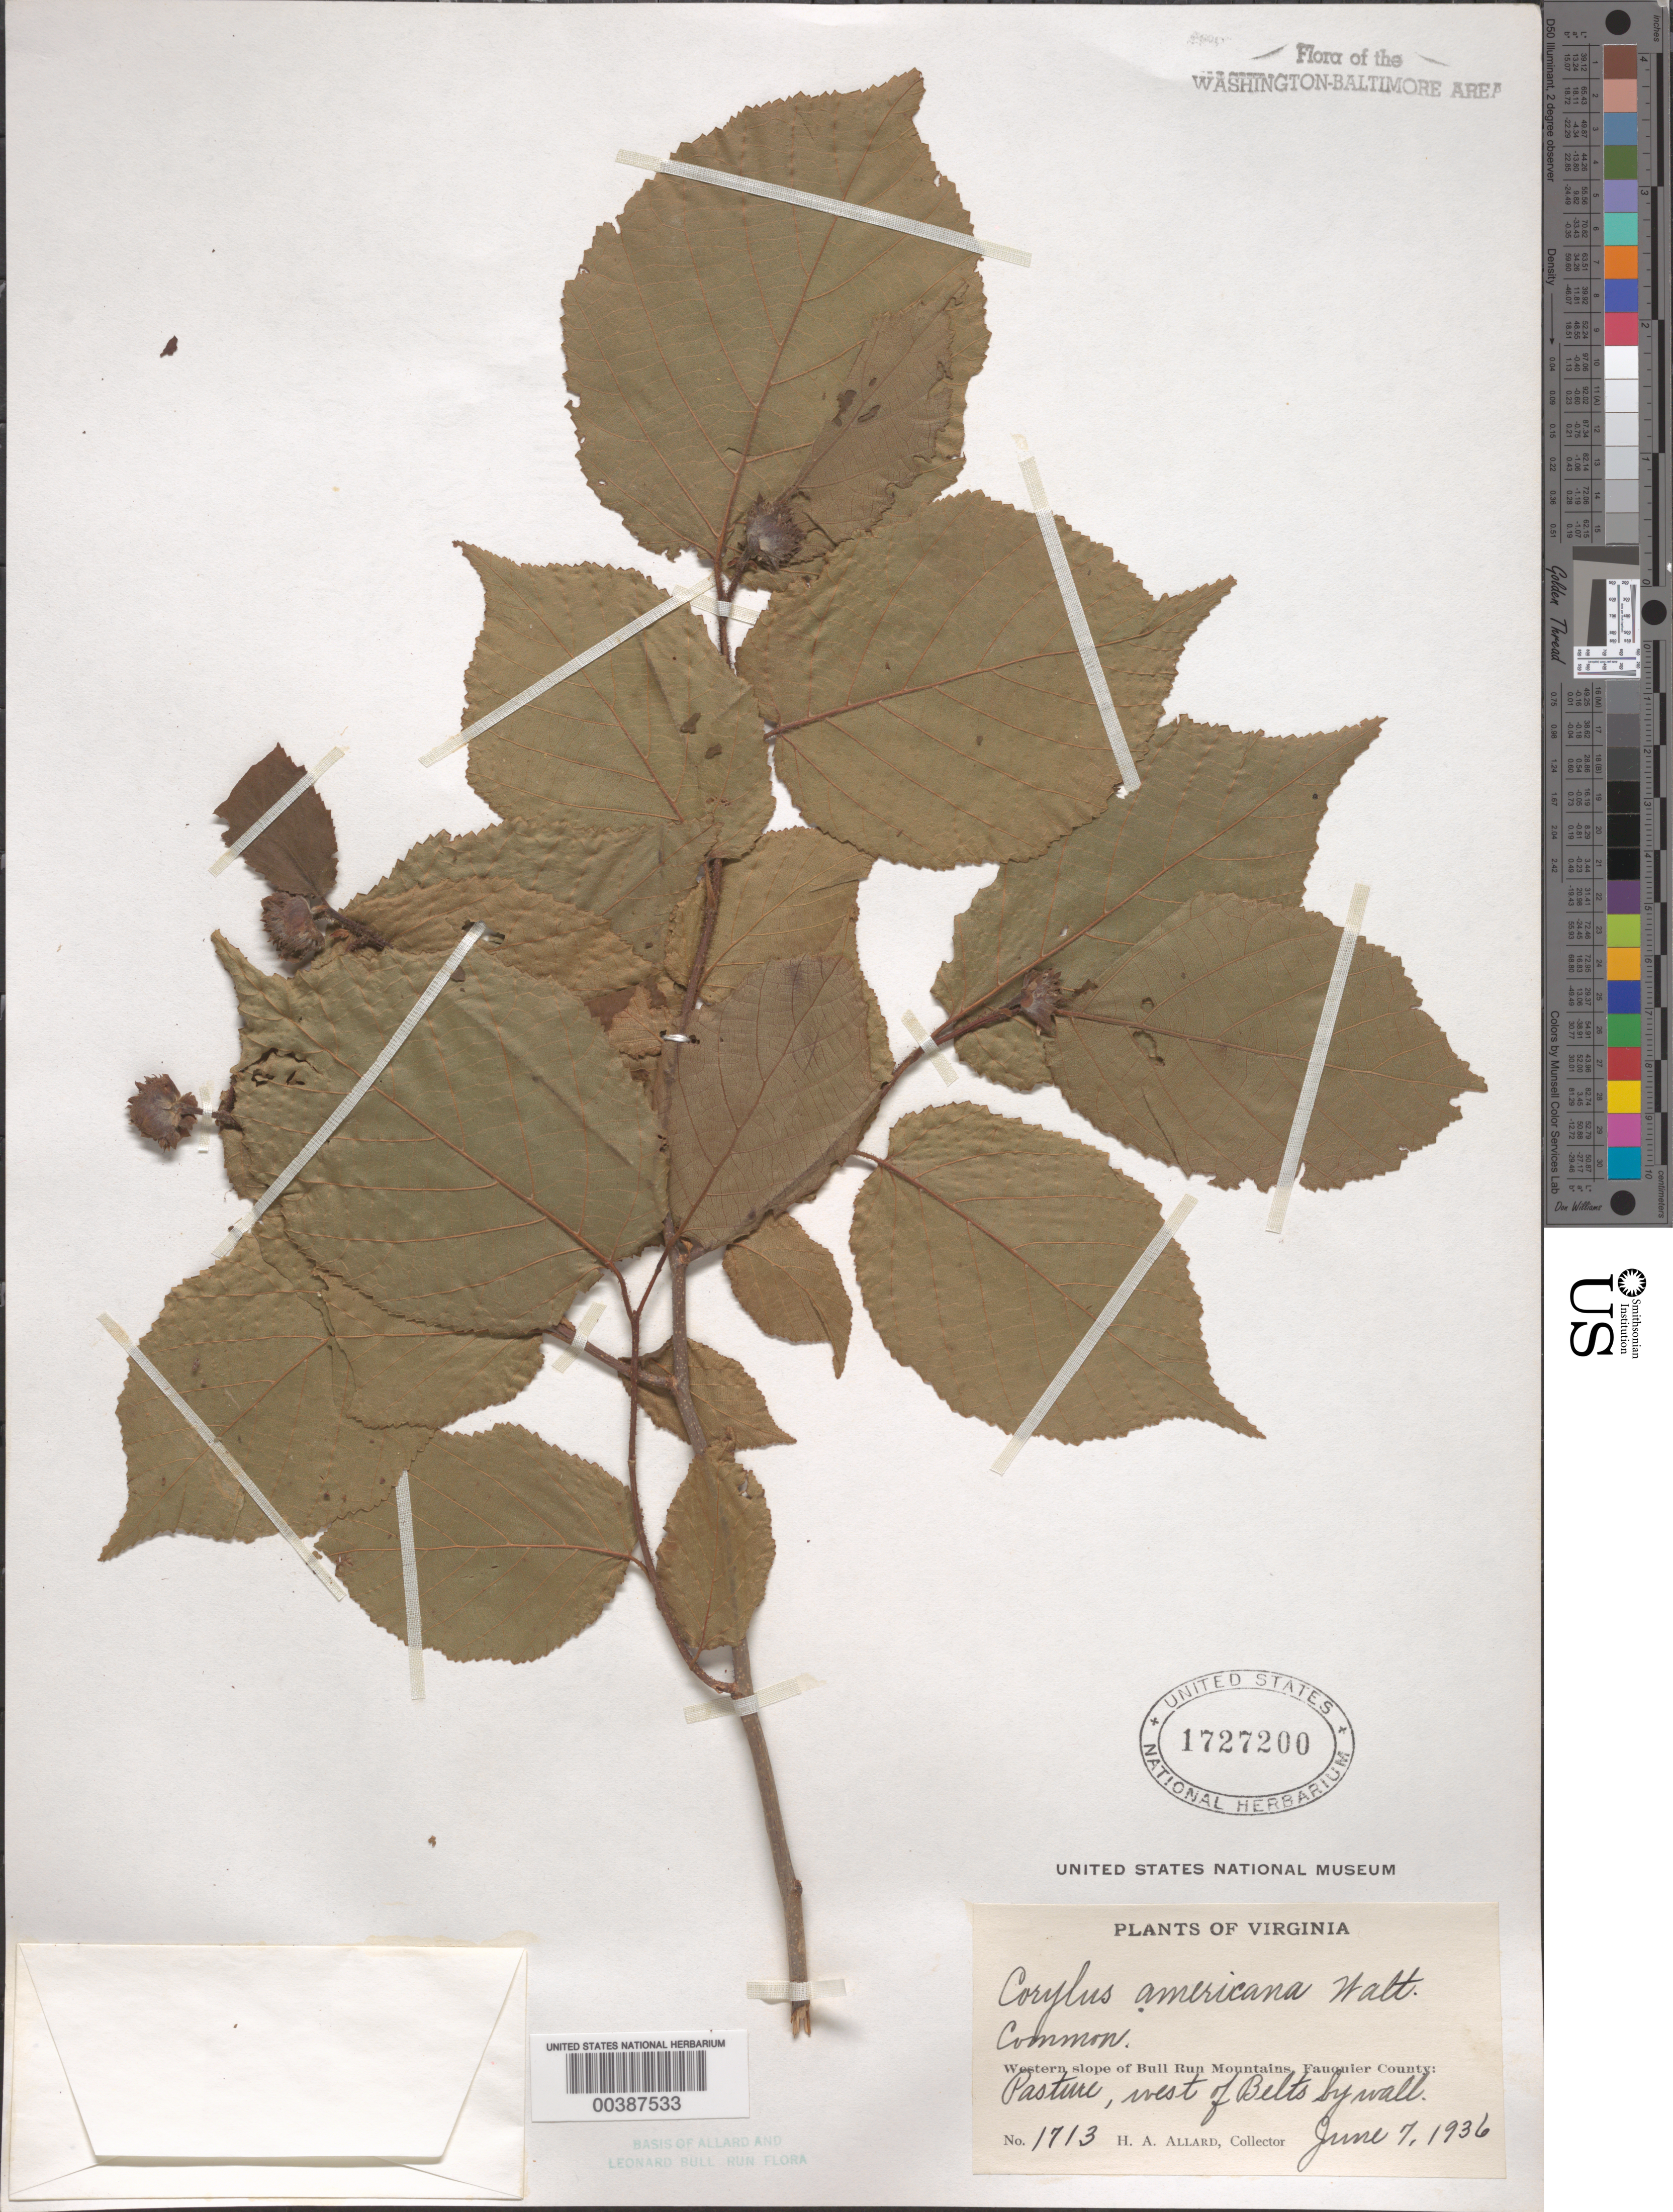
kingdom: Plantae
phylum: Tracheophyta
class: Magnoliopsida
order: Fagales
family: Betulaceae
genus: Corylus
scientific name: Corylus americana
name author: Walter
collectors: H. A. Allard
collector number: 1713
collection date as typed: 07 Jun 1936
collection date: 1936-06-07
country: United States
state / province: Virginia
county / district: Fauquier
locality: West of Belts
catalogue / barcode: US 1727200